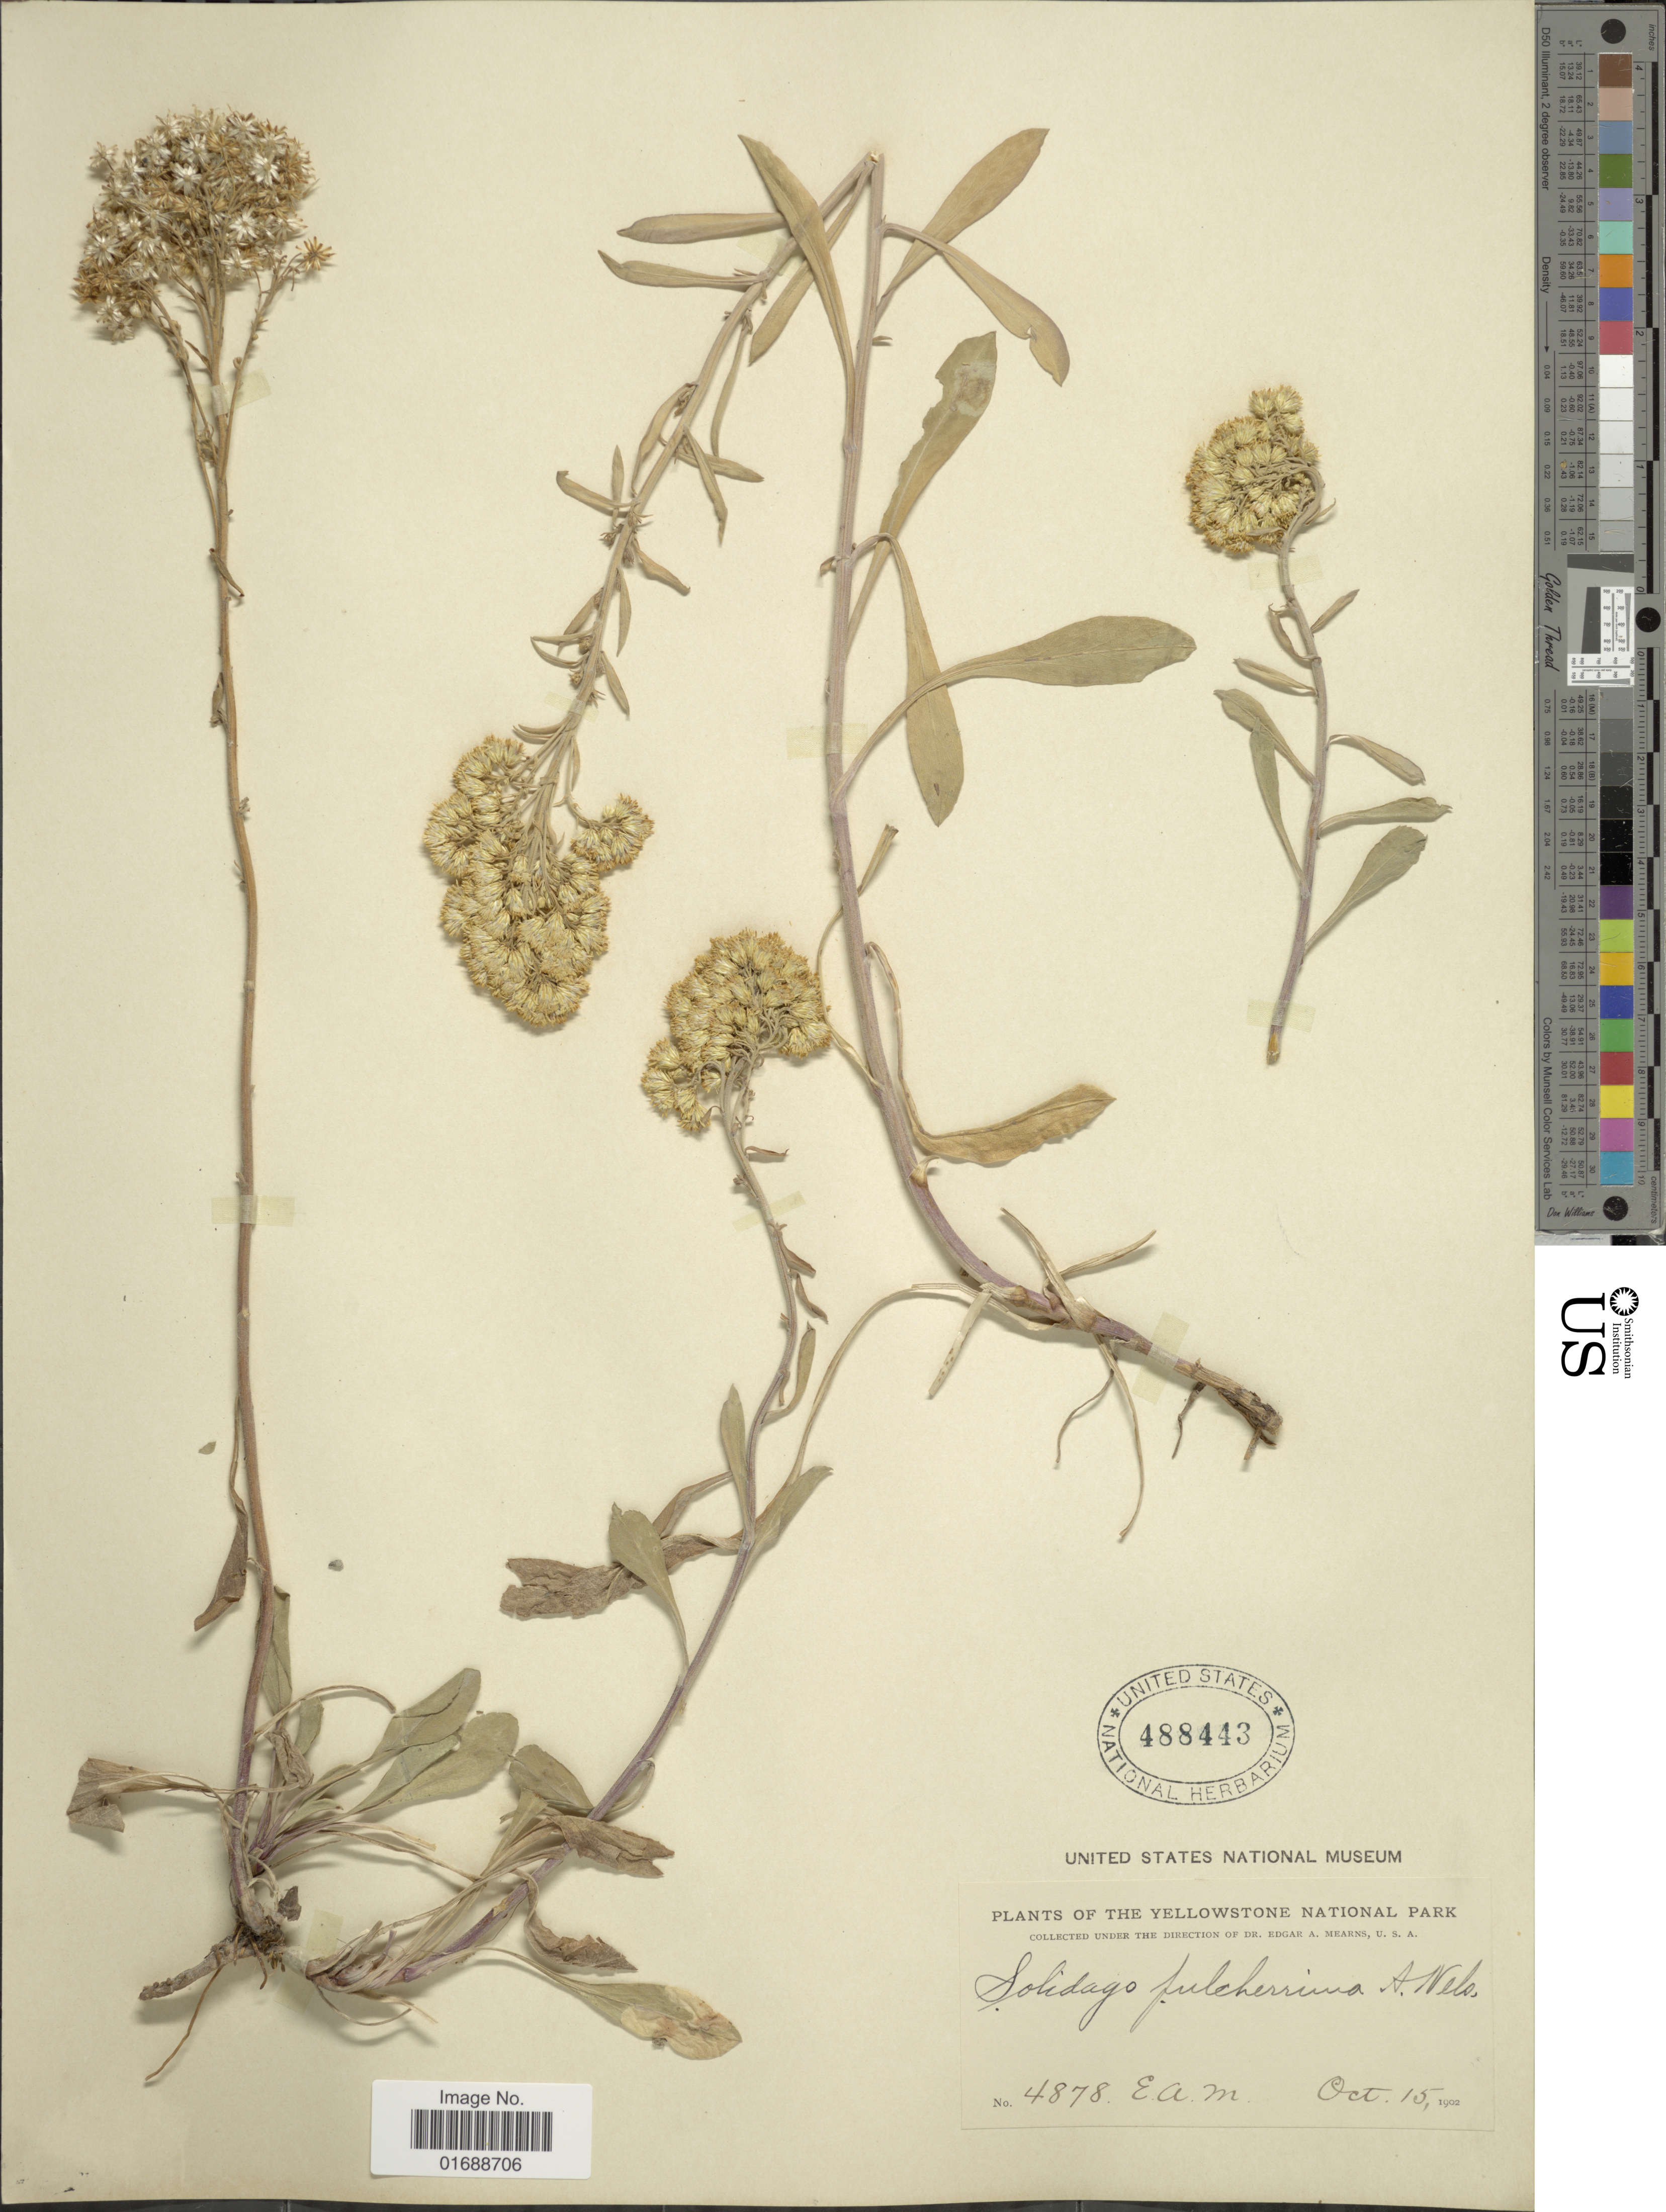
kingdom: Plantae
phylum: Tracheophyta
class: Magnoliopsida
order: Asterales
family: Asteraceae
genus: Solidago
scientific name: Solidago nana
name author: Nutt.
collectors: E. A. Mearns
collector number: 4878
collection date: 1902-10-15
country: United States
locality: Yellowstone National Park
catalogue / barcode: US 488443